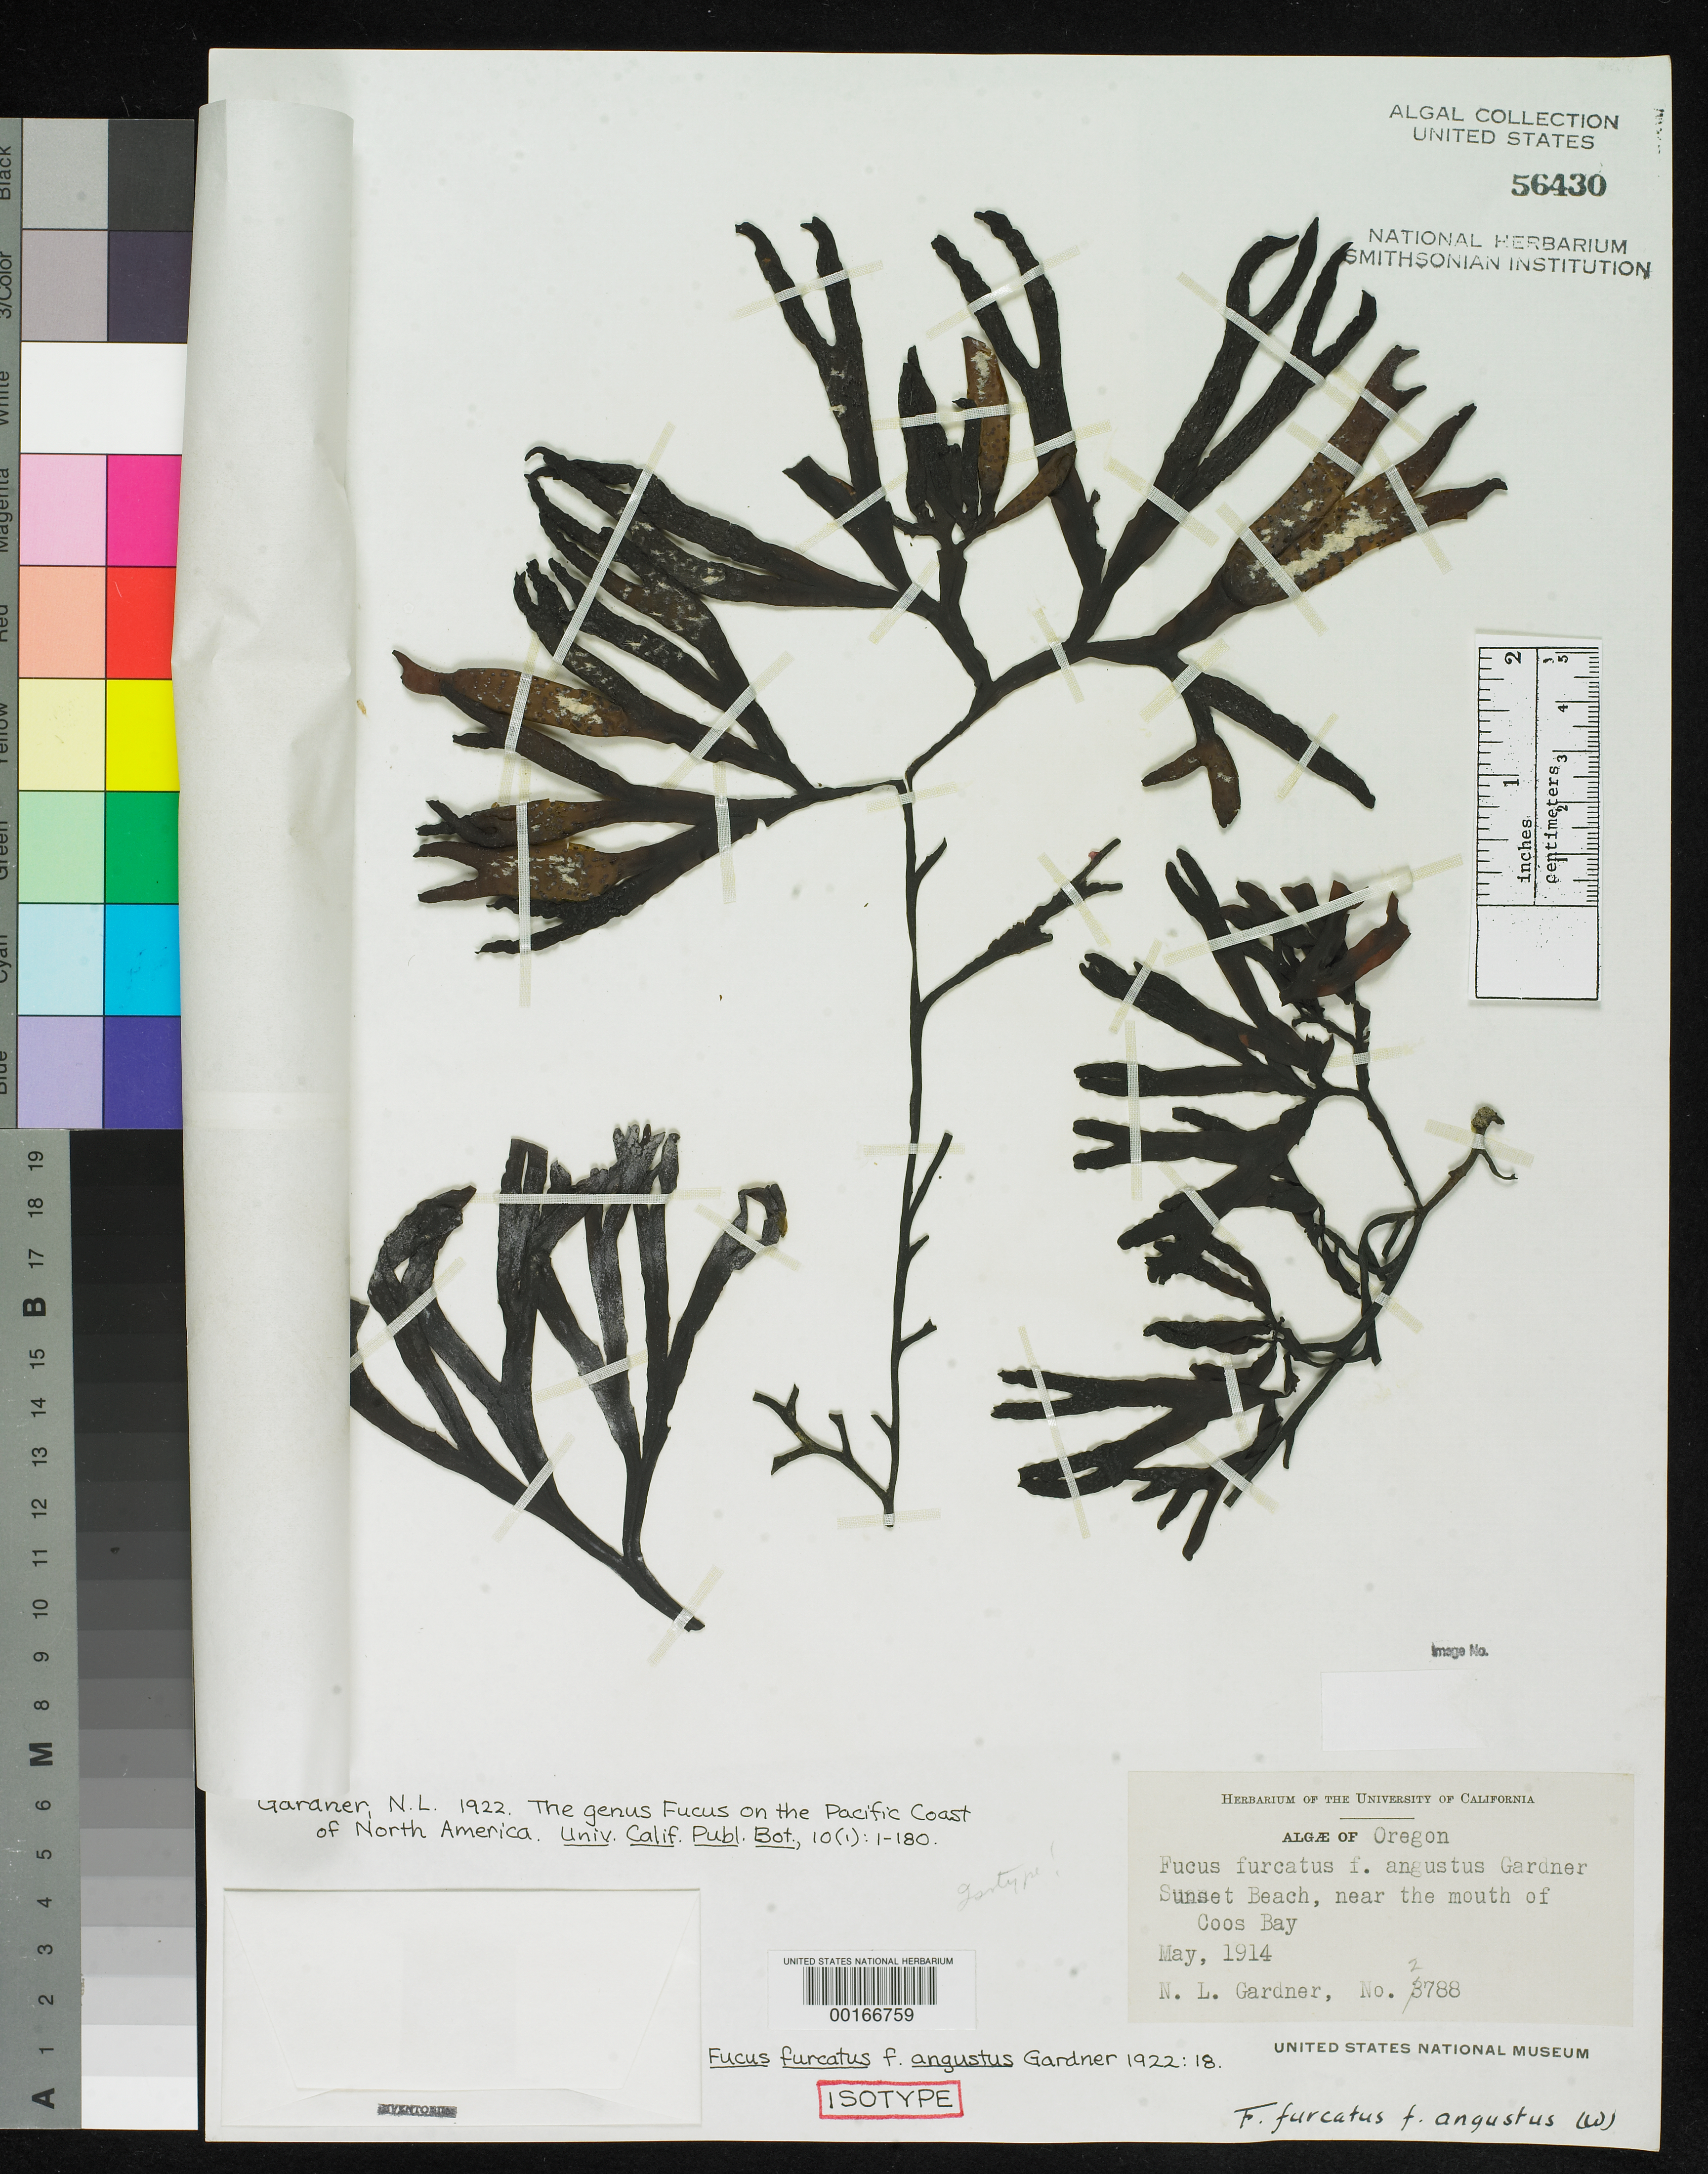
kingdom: Chromista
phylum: Ochrophyta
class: Phaeophyceae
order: Fucales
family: Fucaceae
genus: Fucus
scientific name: Fucus furcatus f. angustus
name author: N.L. Gardner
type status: Isotype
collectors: N. Gardner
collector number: NLG 2788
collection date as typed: May 1914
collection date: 1914-05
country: United States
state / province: Oregon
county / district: Coos County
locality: Sunset Beach, near Coos Bay mouth.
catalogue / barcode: US 56430